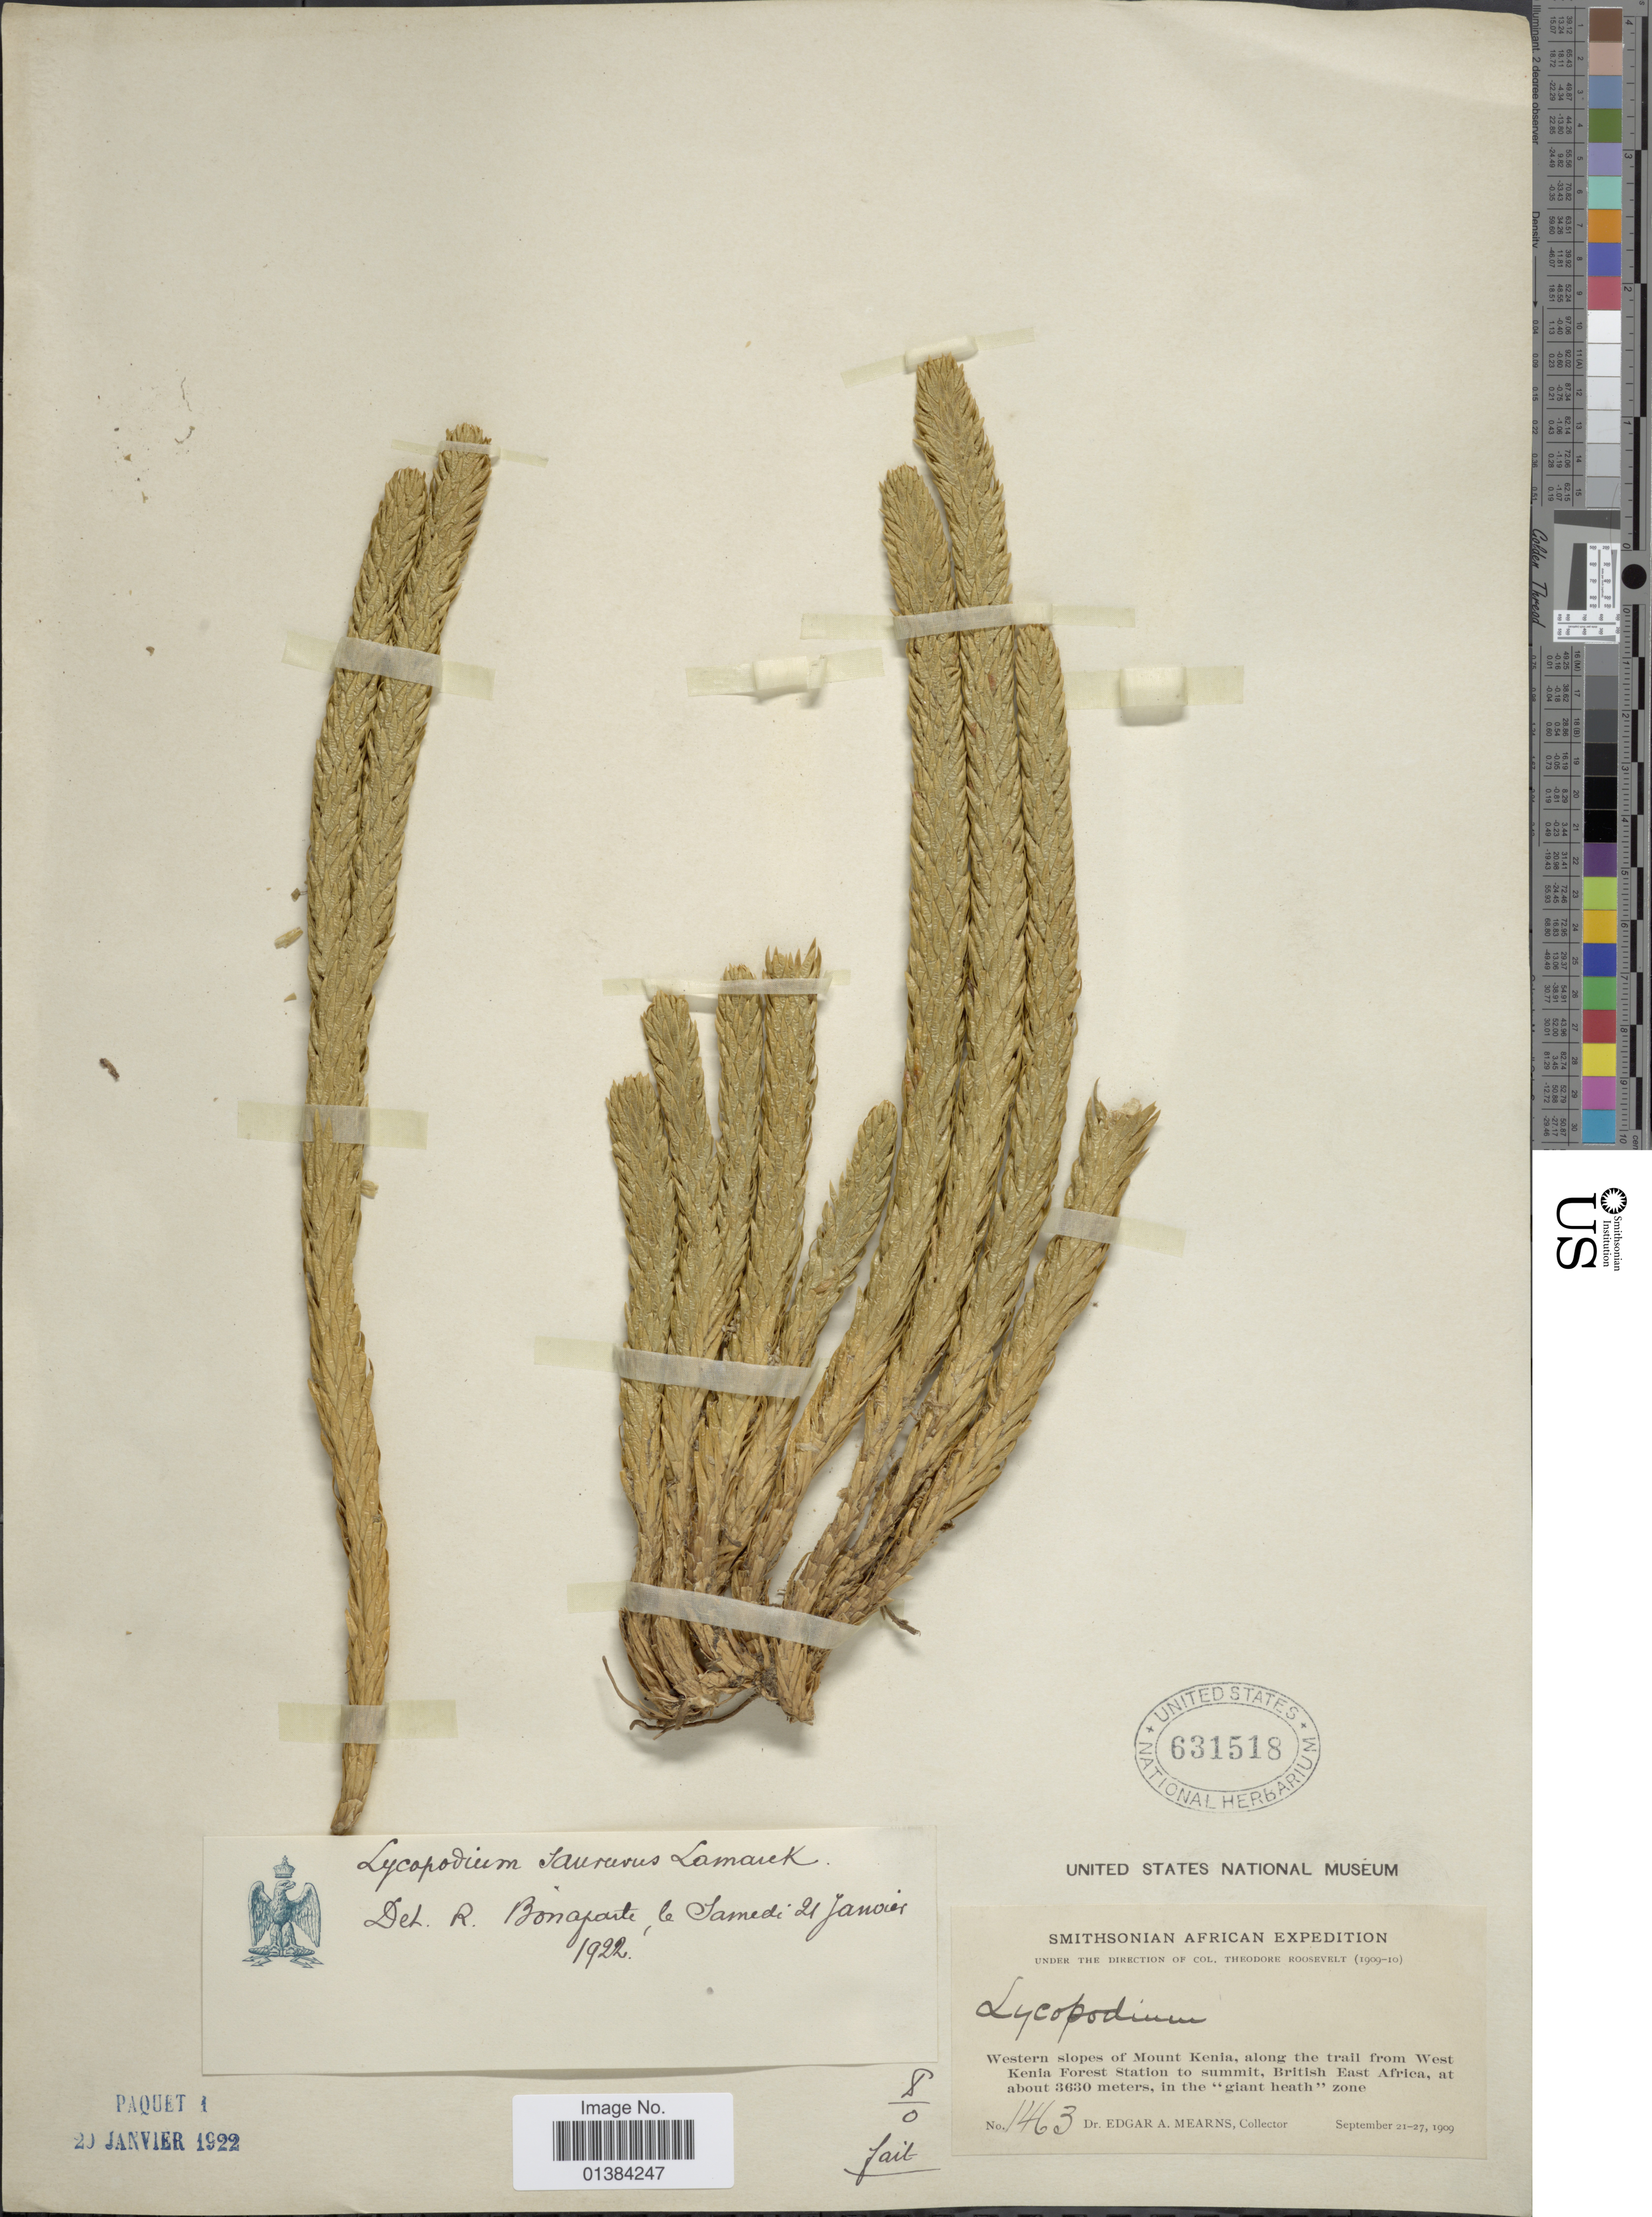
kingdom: Plantae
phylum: Tracheophyta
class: Lycopodiopsida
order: Lycopodiales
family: Lycopodiaceae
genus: Phlegmariurus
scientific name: Phlegmariurus saururus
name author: (Lam.) B. Øllg.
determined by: Field, A. R.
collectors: E. A. Mearns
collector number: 1463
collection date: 1909-09-21/1909-09-27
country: Kenya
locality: Western slopes of Mount Kenia, along the trail from West Kenia Forest Station to summit, British East Africa.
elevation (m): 3630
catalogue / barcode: US 631518